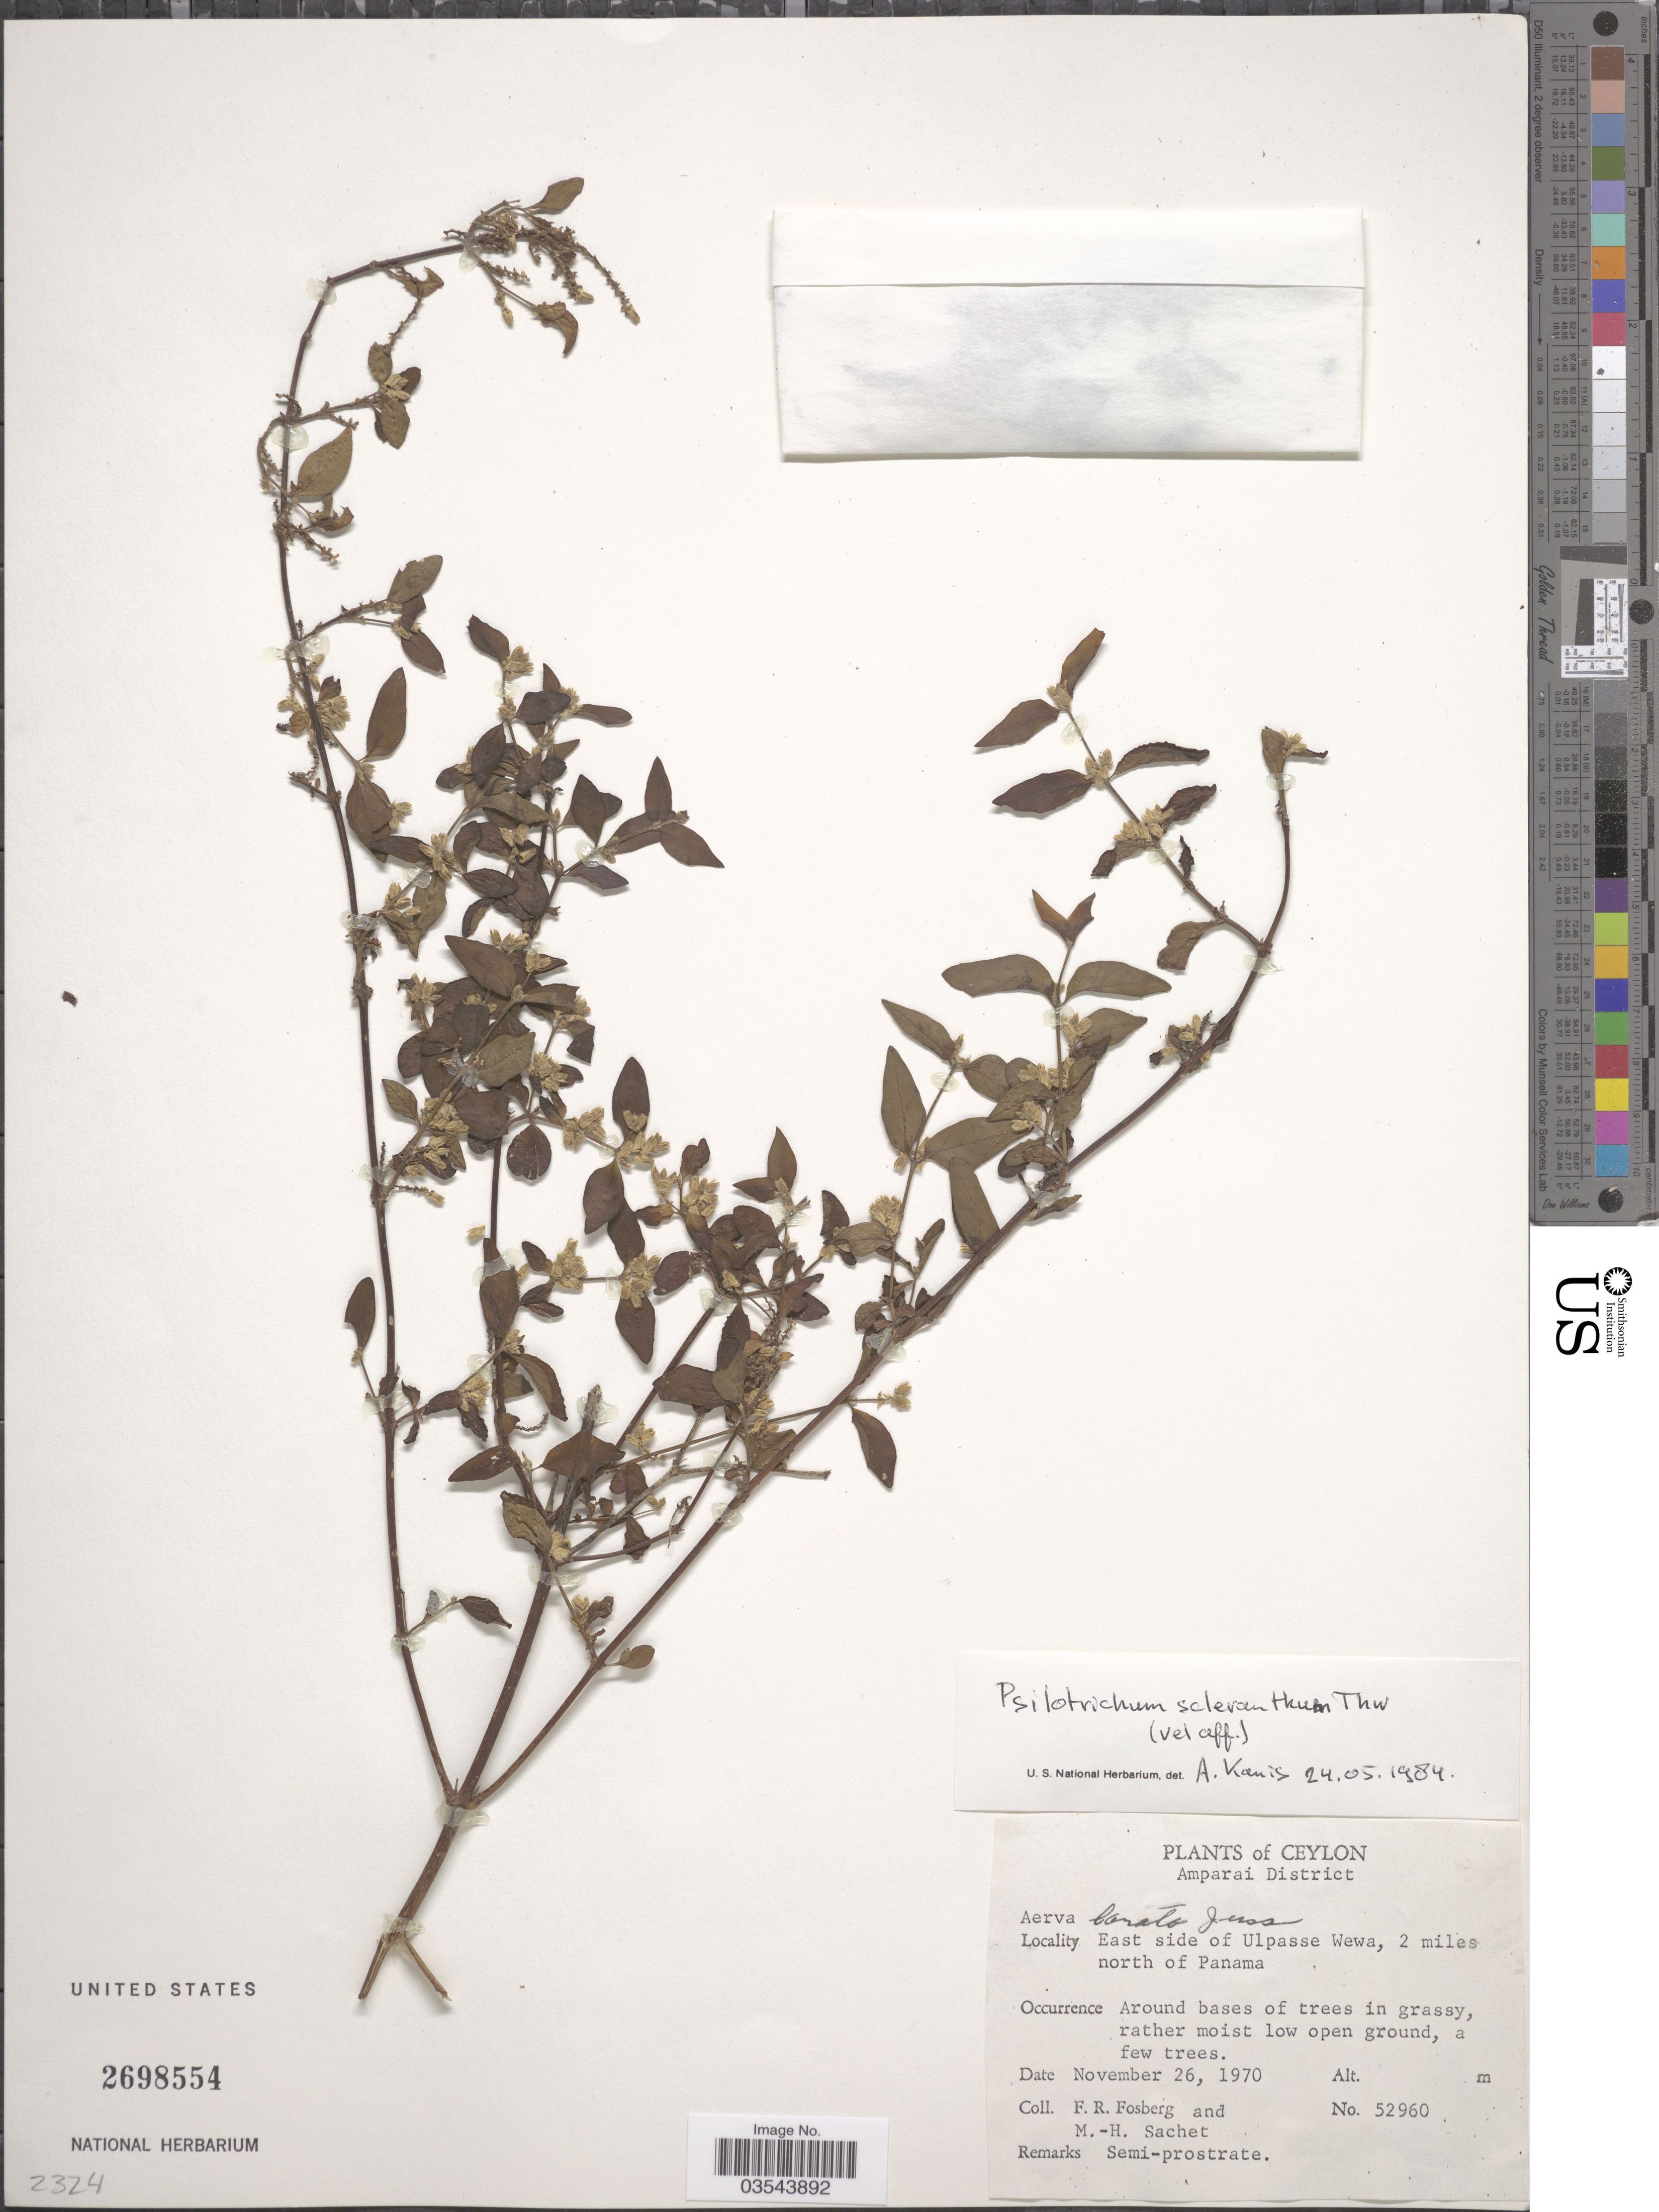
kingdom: Plantae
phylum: Tracheophyta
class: Magnoliopsida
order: Caryophyllales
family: Amaranthaceae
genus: Psilotrichum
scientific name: Psilotrichum cordatum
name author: (Hochst.) Moq.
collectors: F. R. Fosberg & M.-H. Sachet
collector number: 52960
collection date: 1970-11-26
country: Sri Lanka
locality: Ceylon. Amparai District. East side of Ulpasse Wewa, 2 miles north of Panama.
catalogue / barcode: US 2698554